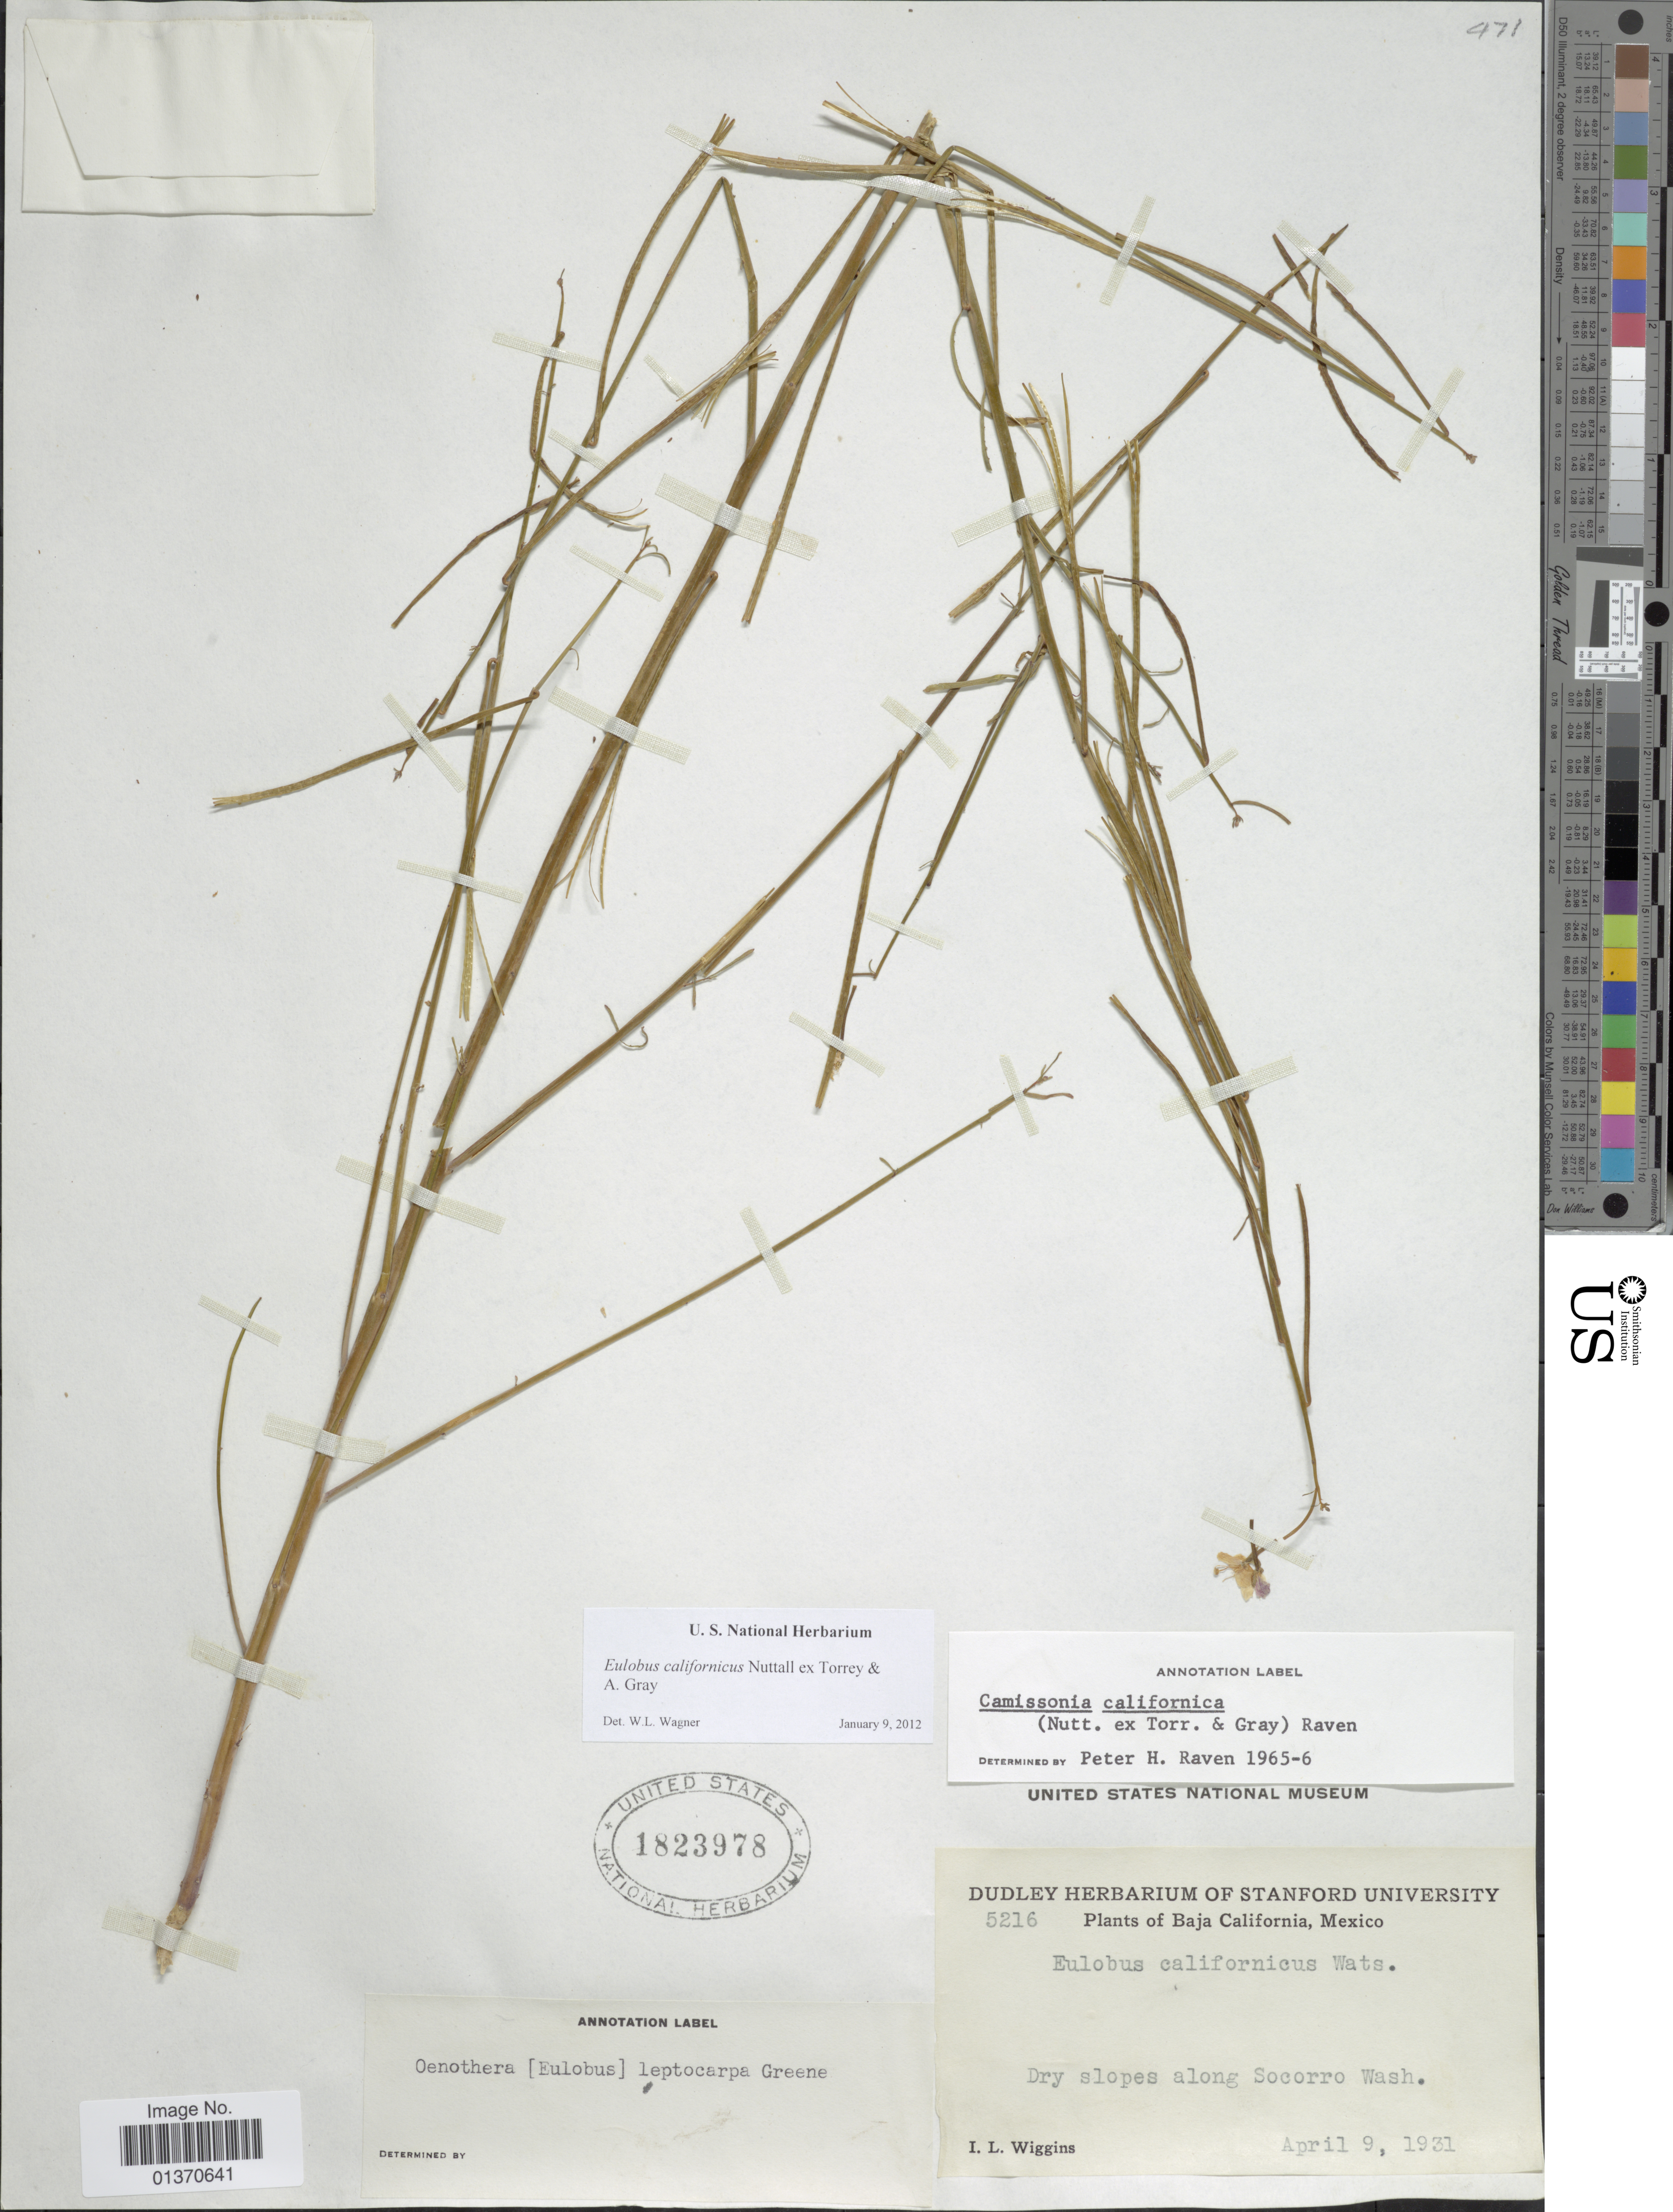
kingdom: Plantae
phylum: Tracheophyta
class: Magnoliopsida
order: Myrtales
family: Onagraceae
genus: Eulobus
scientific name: Eulobus californicus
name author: Nutt. ex Torr. & A. Gray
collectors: I. L. Wiggins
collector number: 5216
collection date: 1931-04-09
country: Mexico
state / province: Baja California Norte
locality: Dry slopes along Socorro Wash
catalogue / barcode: US 1823978